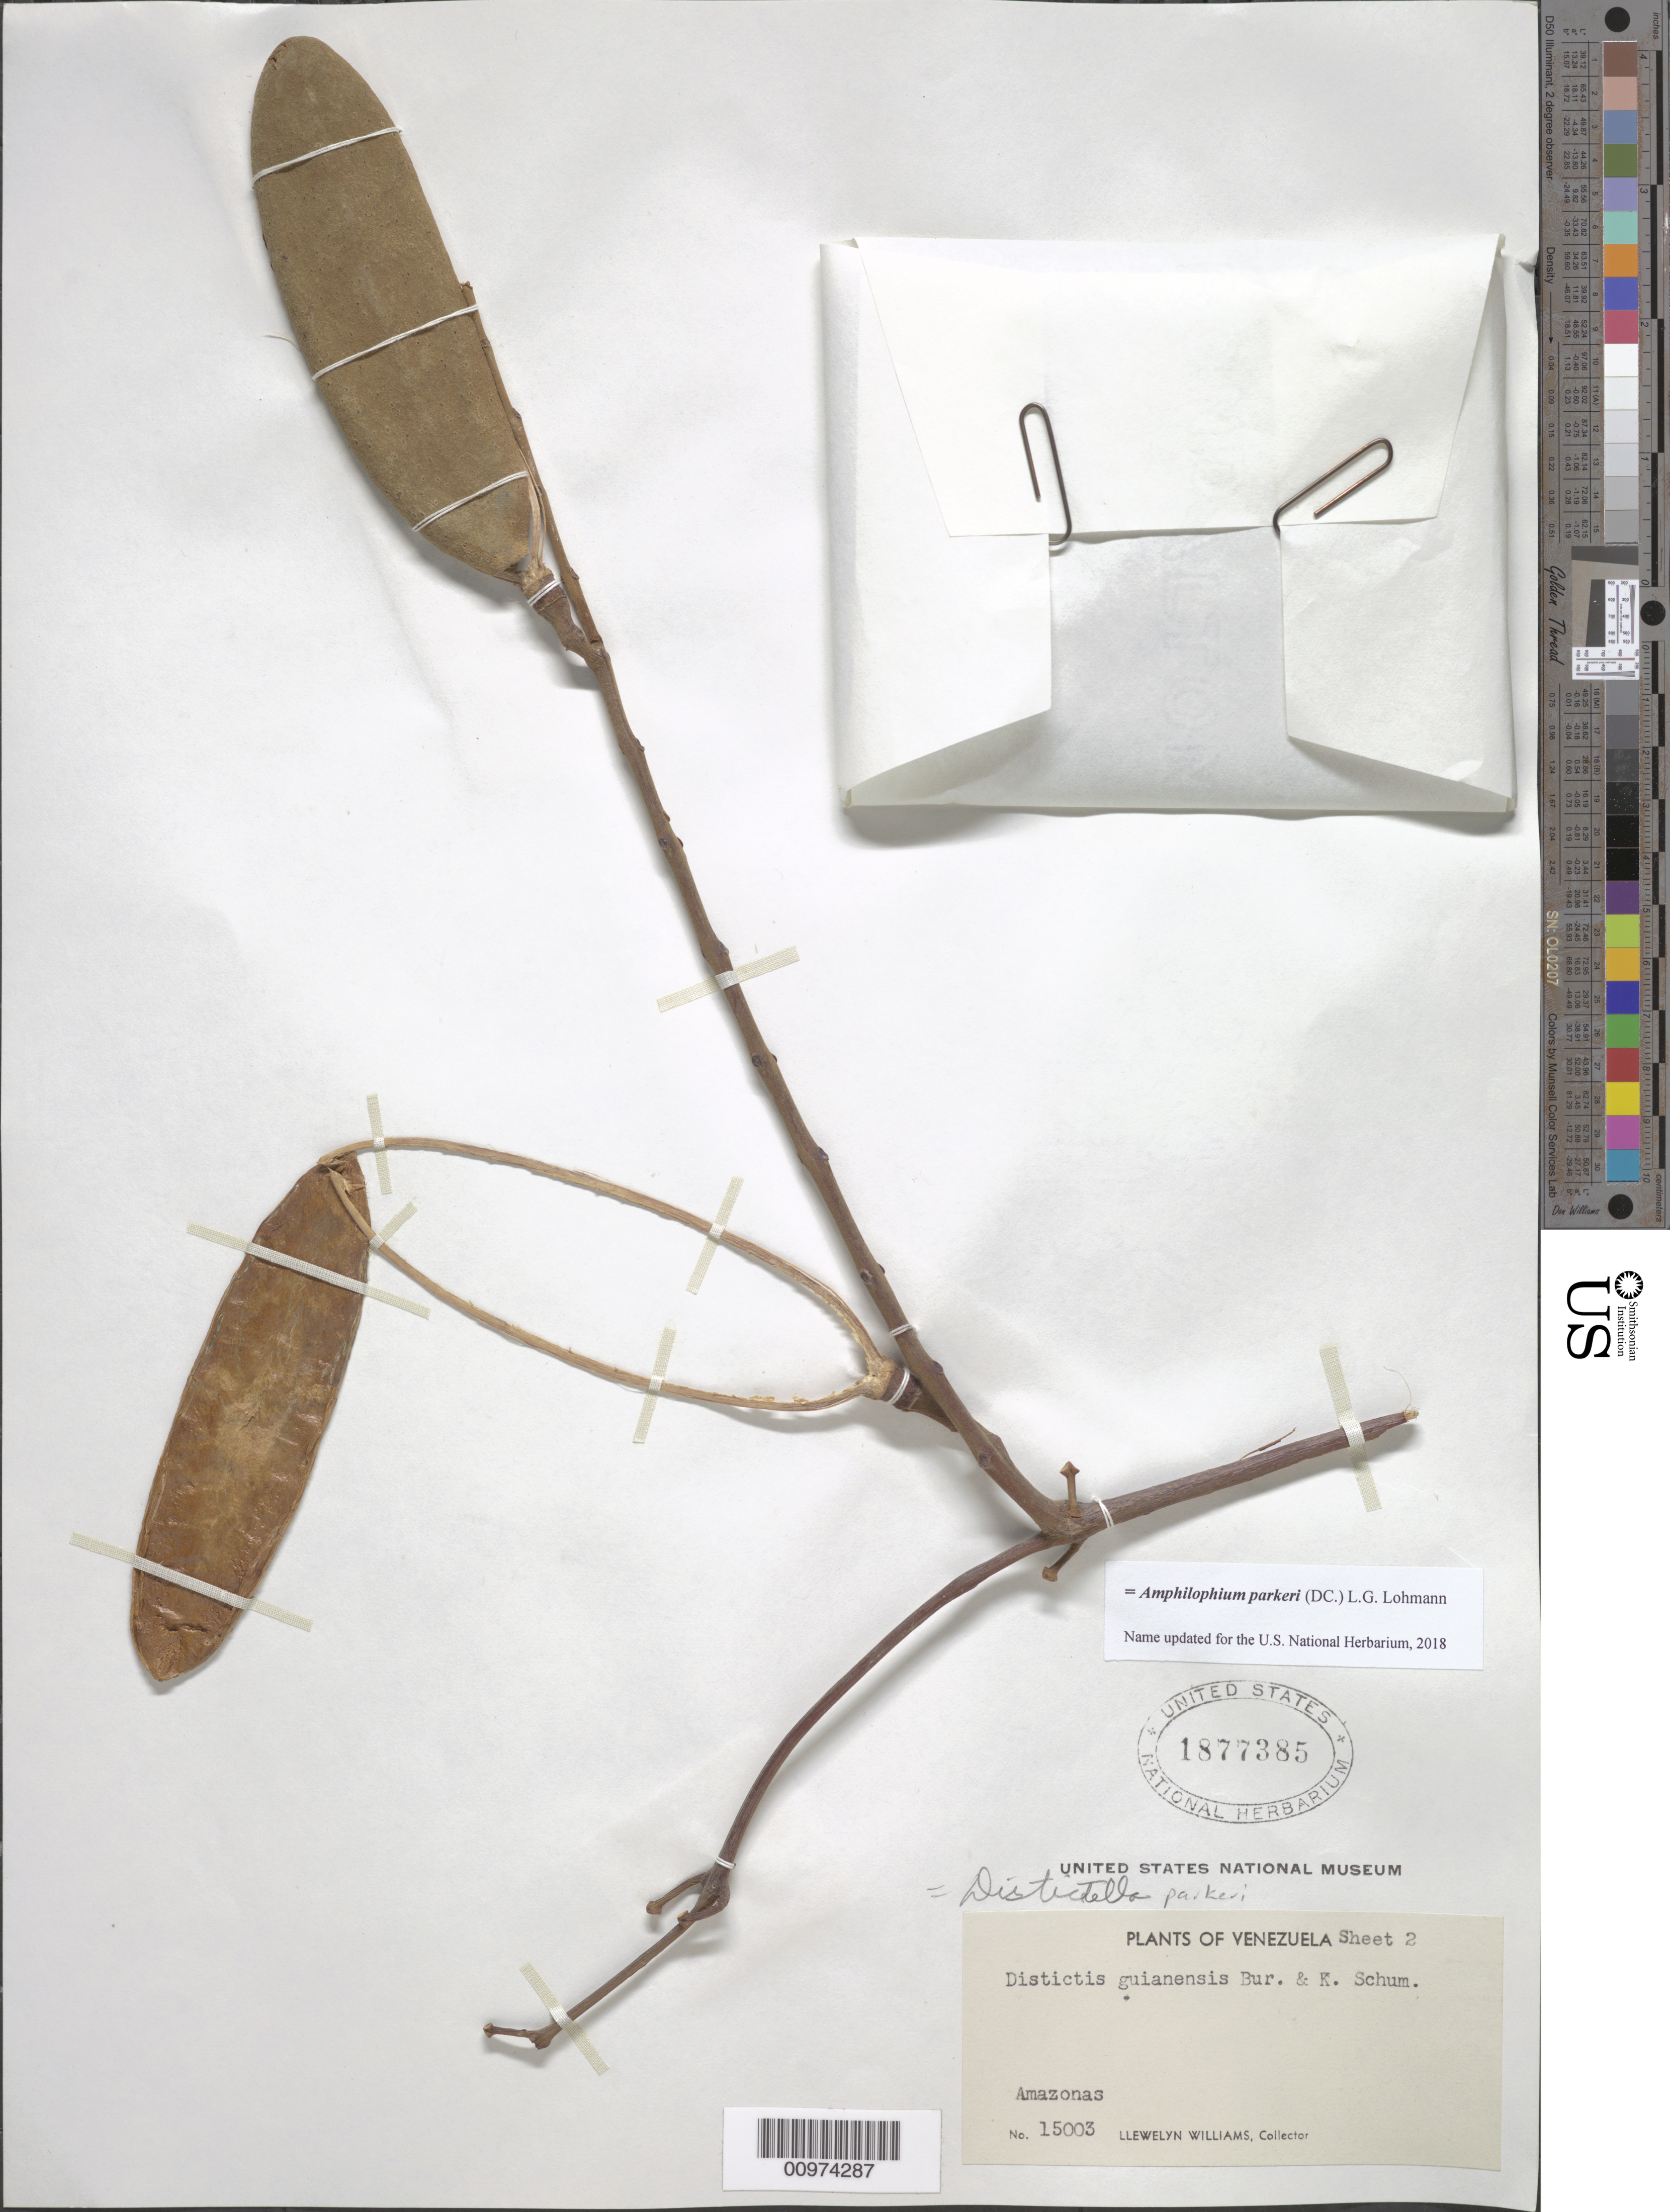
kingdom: Plantae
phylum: Tracheophyta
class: Magnoliopsida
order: Lamiales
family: Bignoniaceae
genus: Amphilophium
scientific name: Amphilophium parkeri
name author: (DC.) L.G. Lohmann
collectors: Ll. Williams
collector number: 15003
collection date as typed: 20-Apr-42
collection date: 1942-04-20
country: Venezuela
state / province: Amazonas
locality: San Francisco, raudal, Delta del Ventuari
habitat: Margenes rocosas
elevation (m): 125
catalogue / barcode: US 1877385